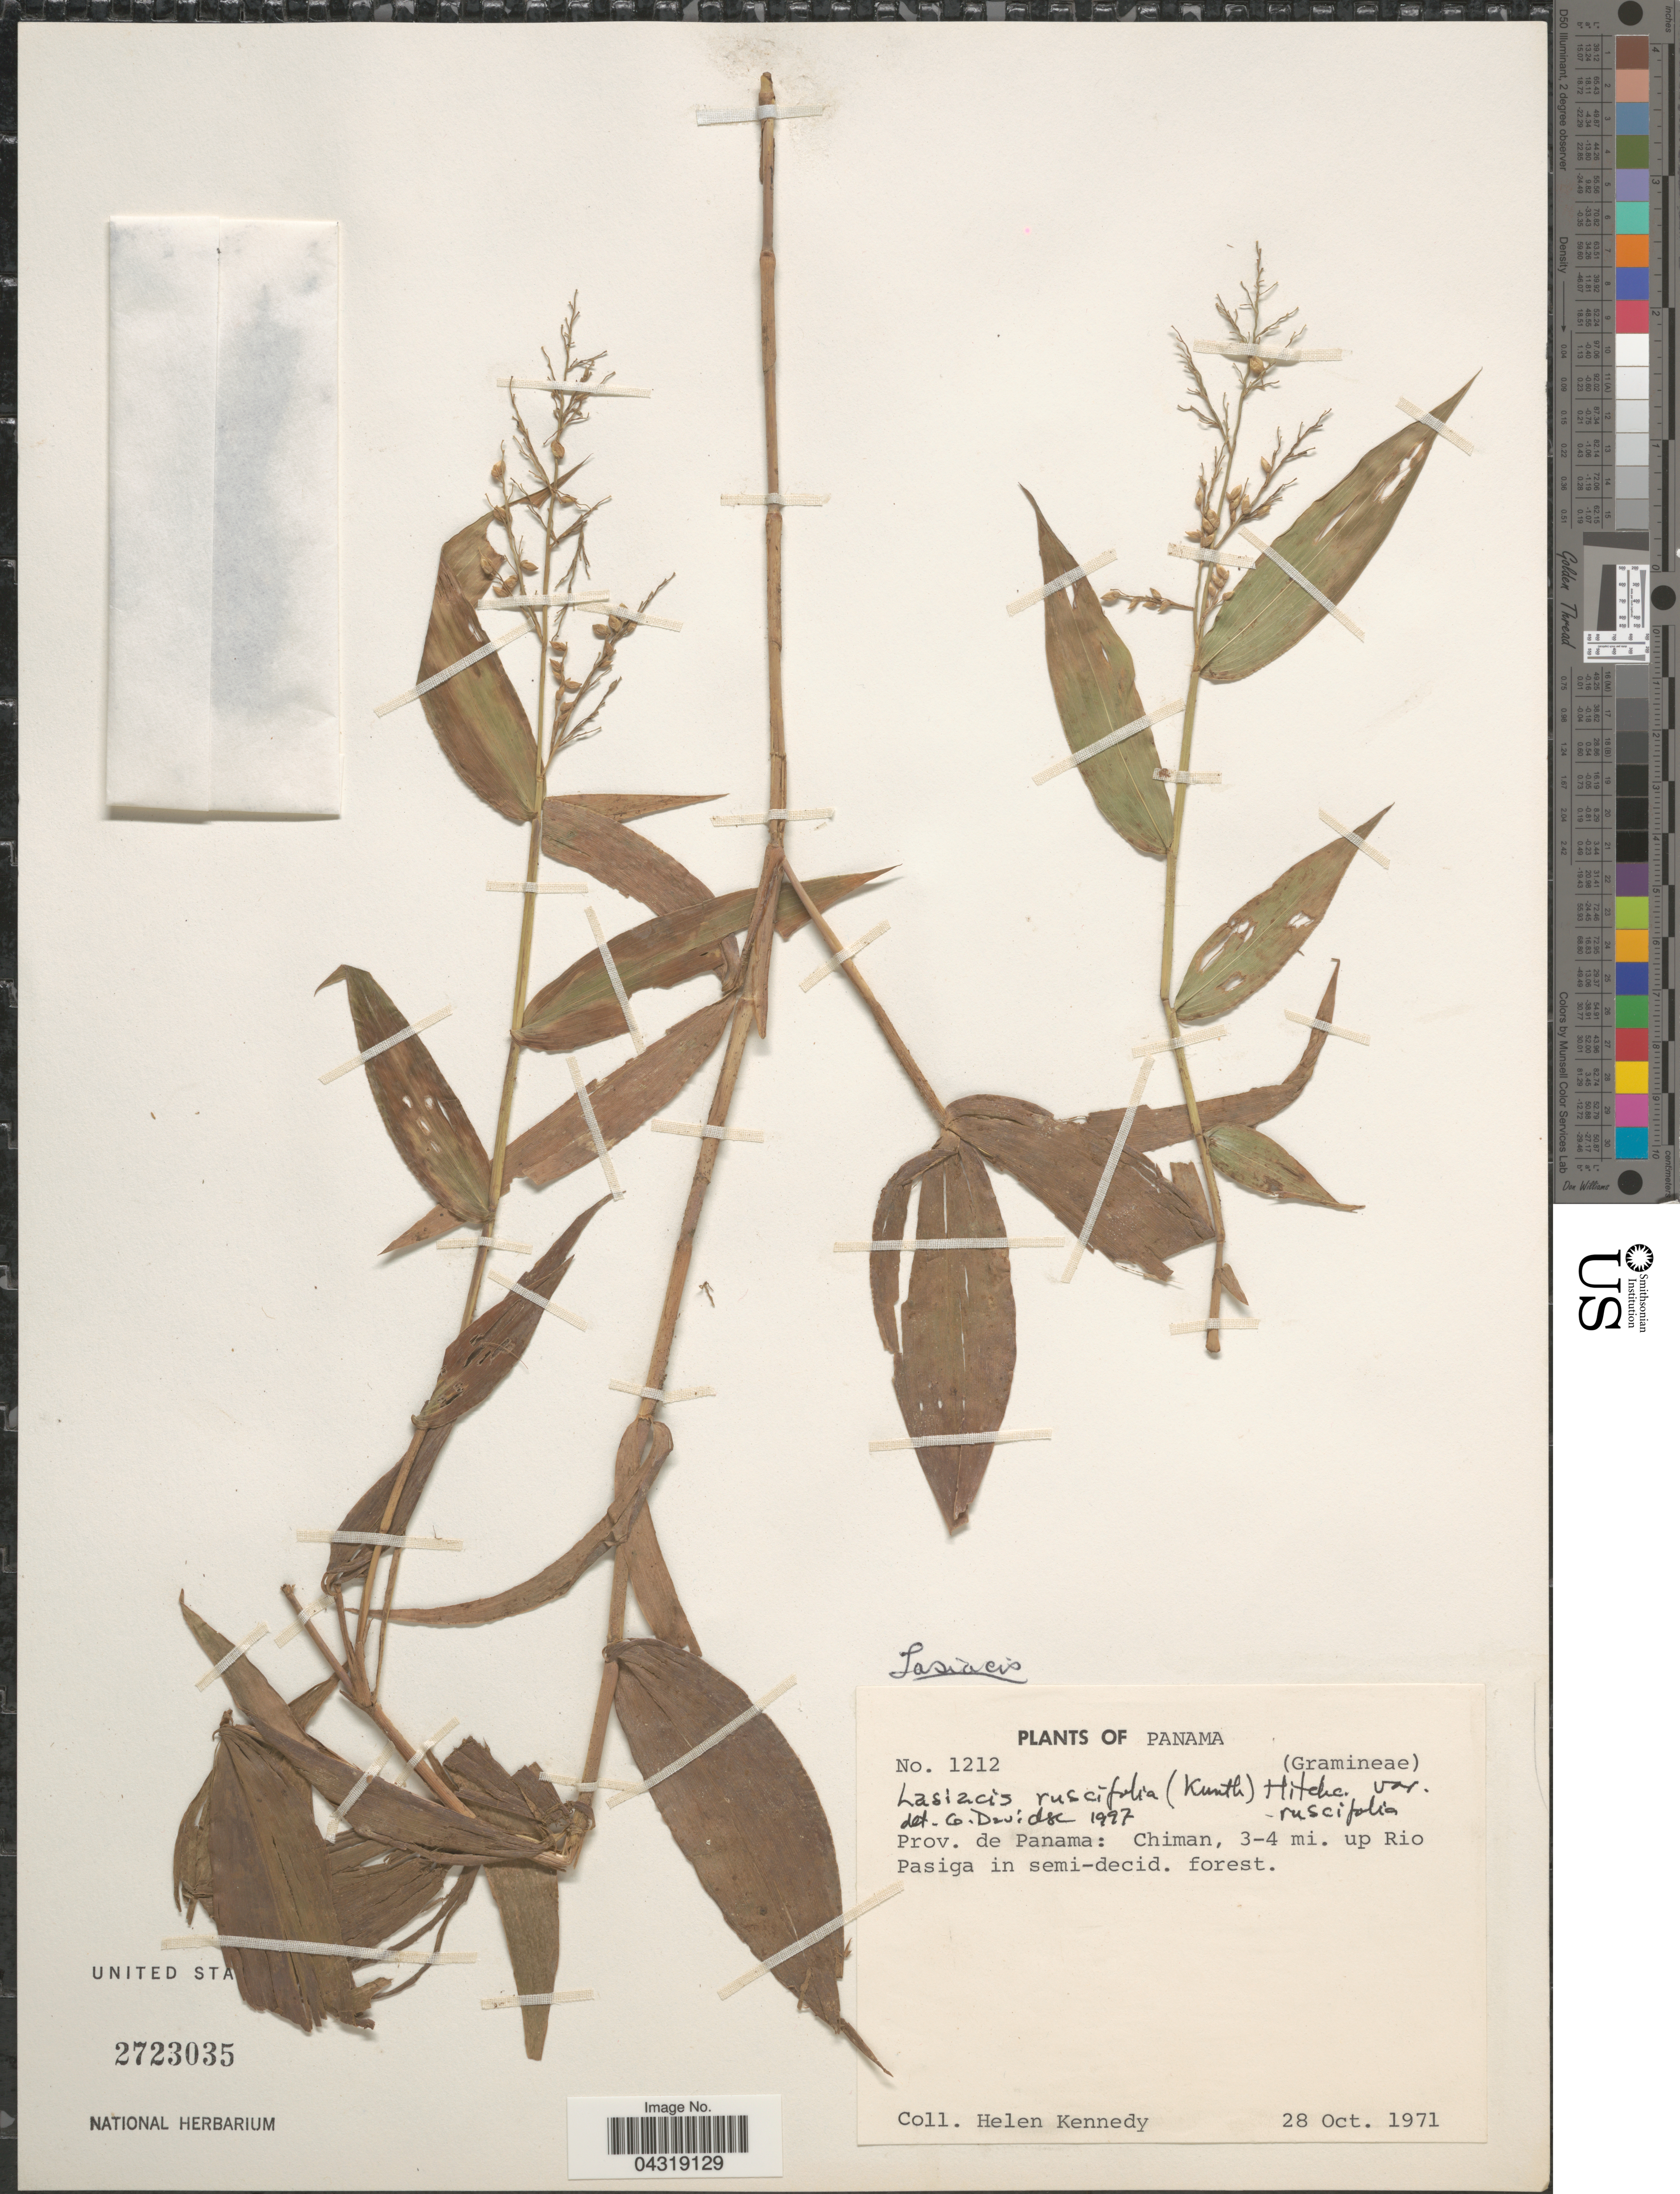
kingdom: Plantae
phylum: Tracheophyta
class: Liliopsida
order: Poales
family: Poaceae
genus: Lasiacis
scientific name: Lasiacis ruscifolia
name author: (Kunth) Hitchc.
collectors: H. Kennedy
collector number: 1212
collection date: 1971-10-28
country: Panama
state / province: Panamá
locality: Chiman, 3-4 mi. up Rio Pasiga.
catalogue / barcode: US 2723035